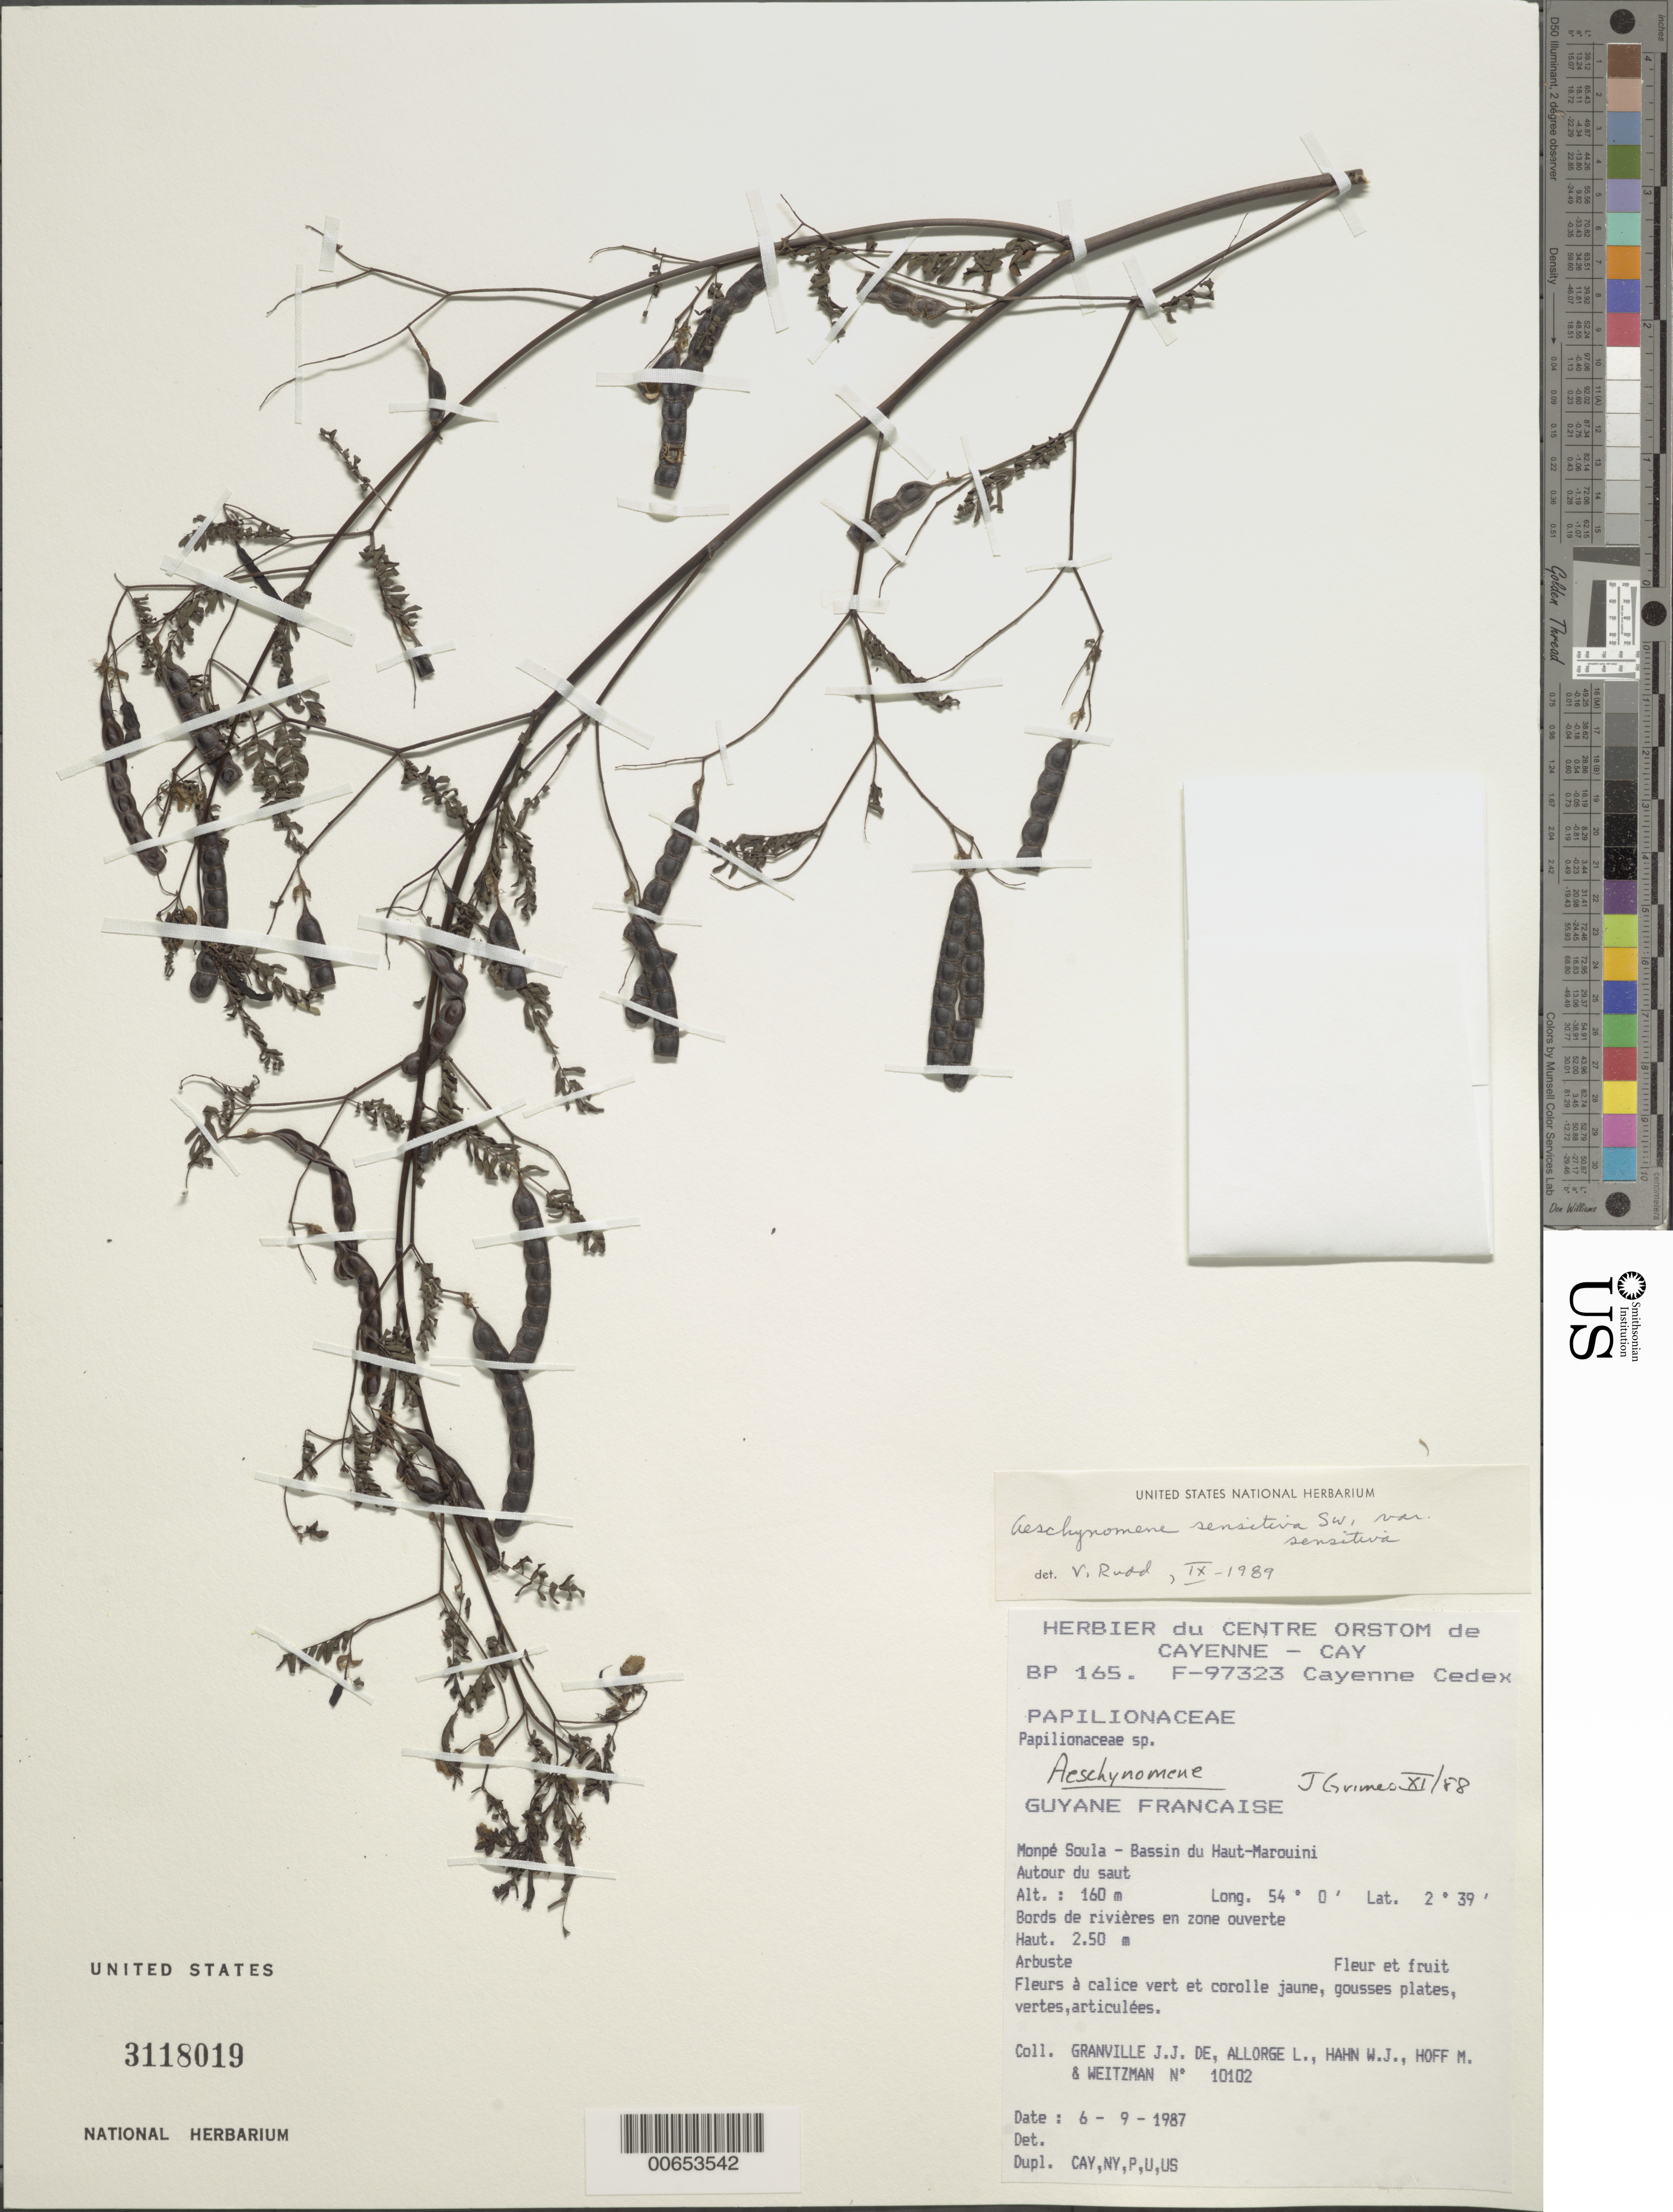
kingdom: Plantae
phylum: Tracheophyta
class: Magnoliopsida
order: Fabales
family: Fabaceae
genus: Aeschynomene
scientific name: Aeschynomene sensitiva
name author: Sw.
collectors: J.-J. de Granville, L. Allorge, W. J. Hahn, M. Hoff & A. L. Weitzman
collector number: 10102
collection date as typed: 6-Sep-87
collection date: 1987-09-06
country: French Guiana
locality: Monpé Soula, Bassin du Haut-Marouini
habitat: Border of river, open area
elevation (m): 160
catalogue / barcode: US 3118019